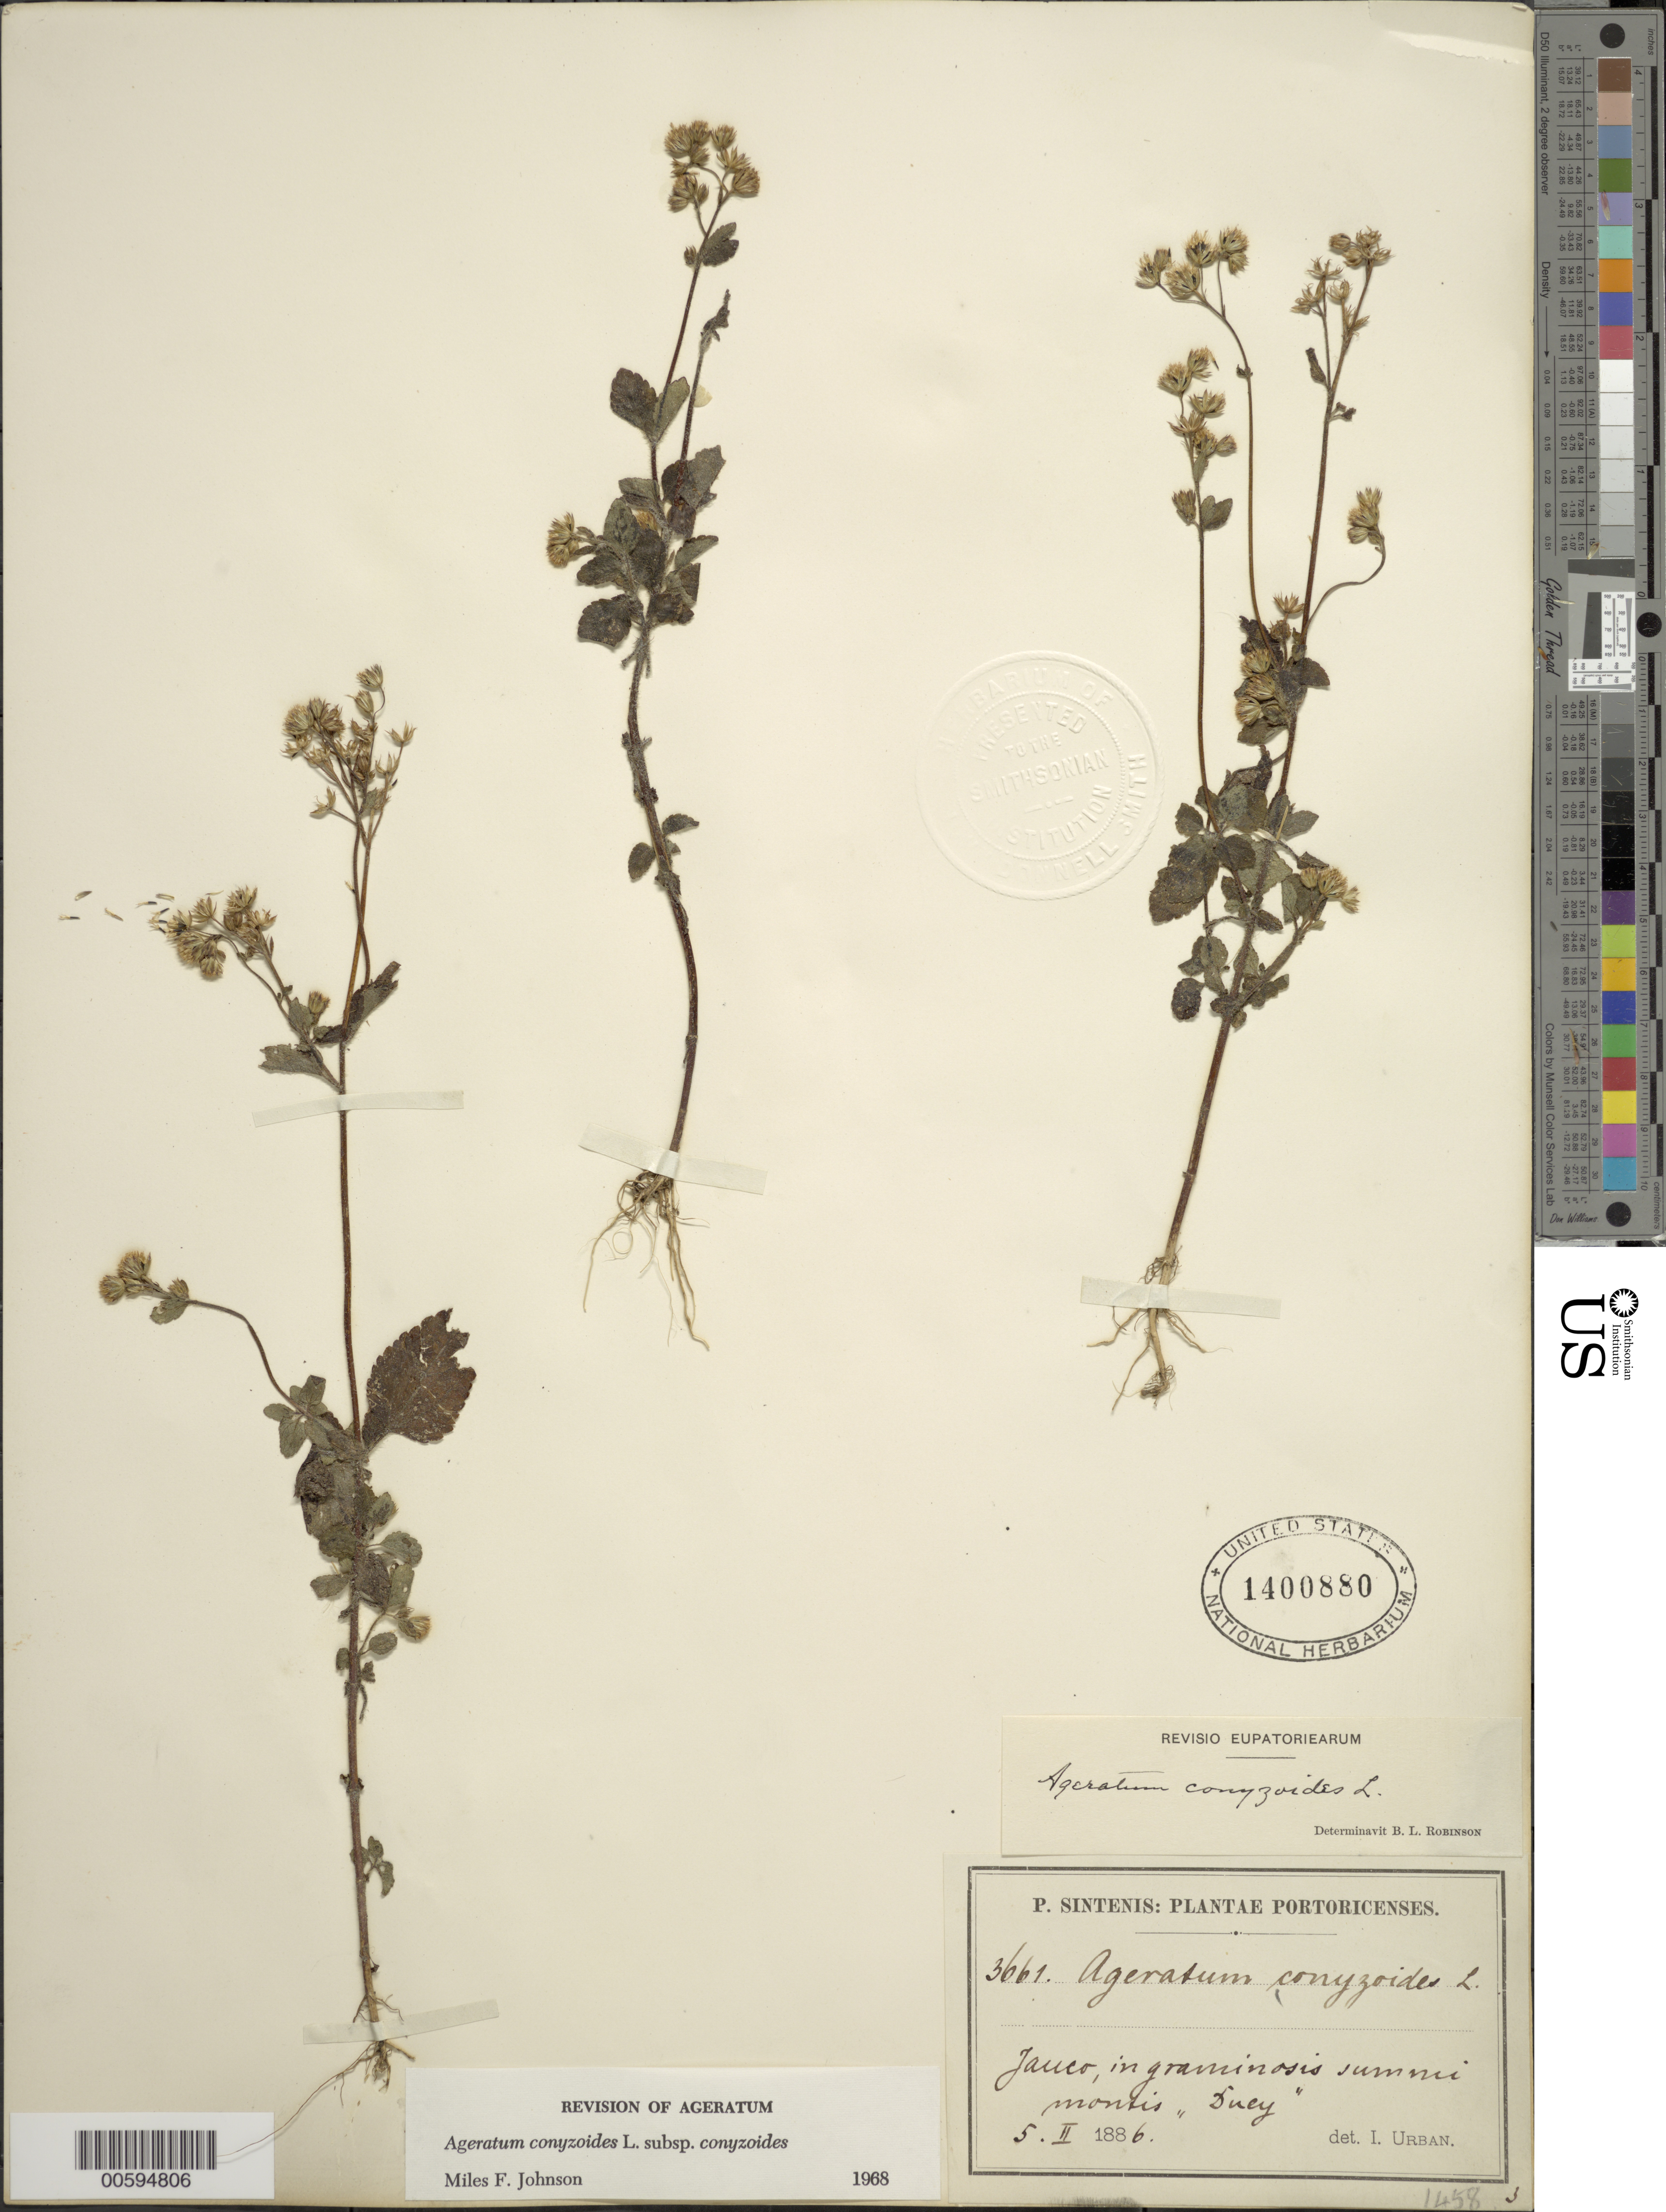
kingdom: Plantae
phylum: Tracheophyta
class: Magnoliopsida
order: Asterales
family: Asteraceae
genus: Ageratum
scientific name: Ageratum conyzoides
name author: L.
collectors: P. Sintenis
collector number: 3661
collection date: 1886-02-05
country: Puerto Rico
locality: Jauco "Duy"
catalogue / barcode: US 1400880